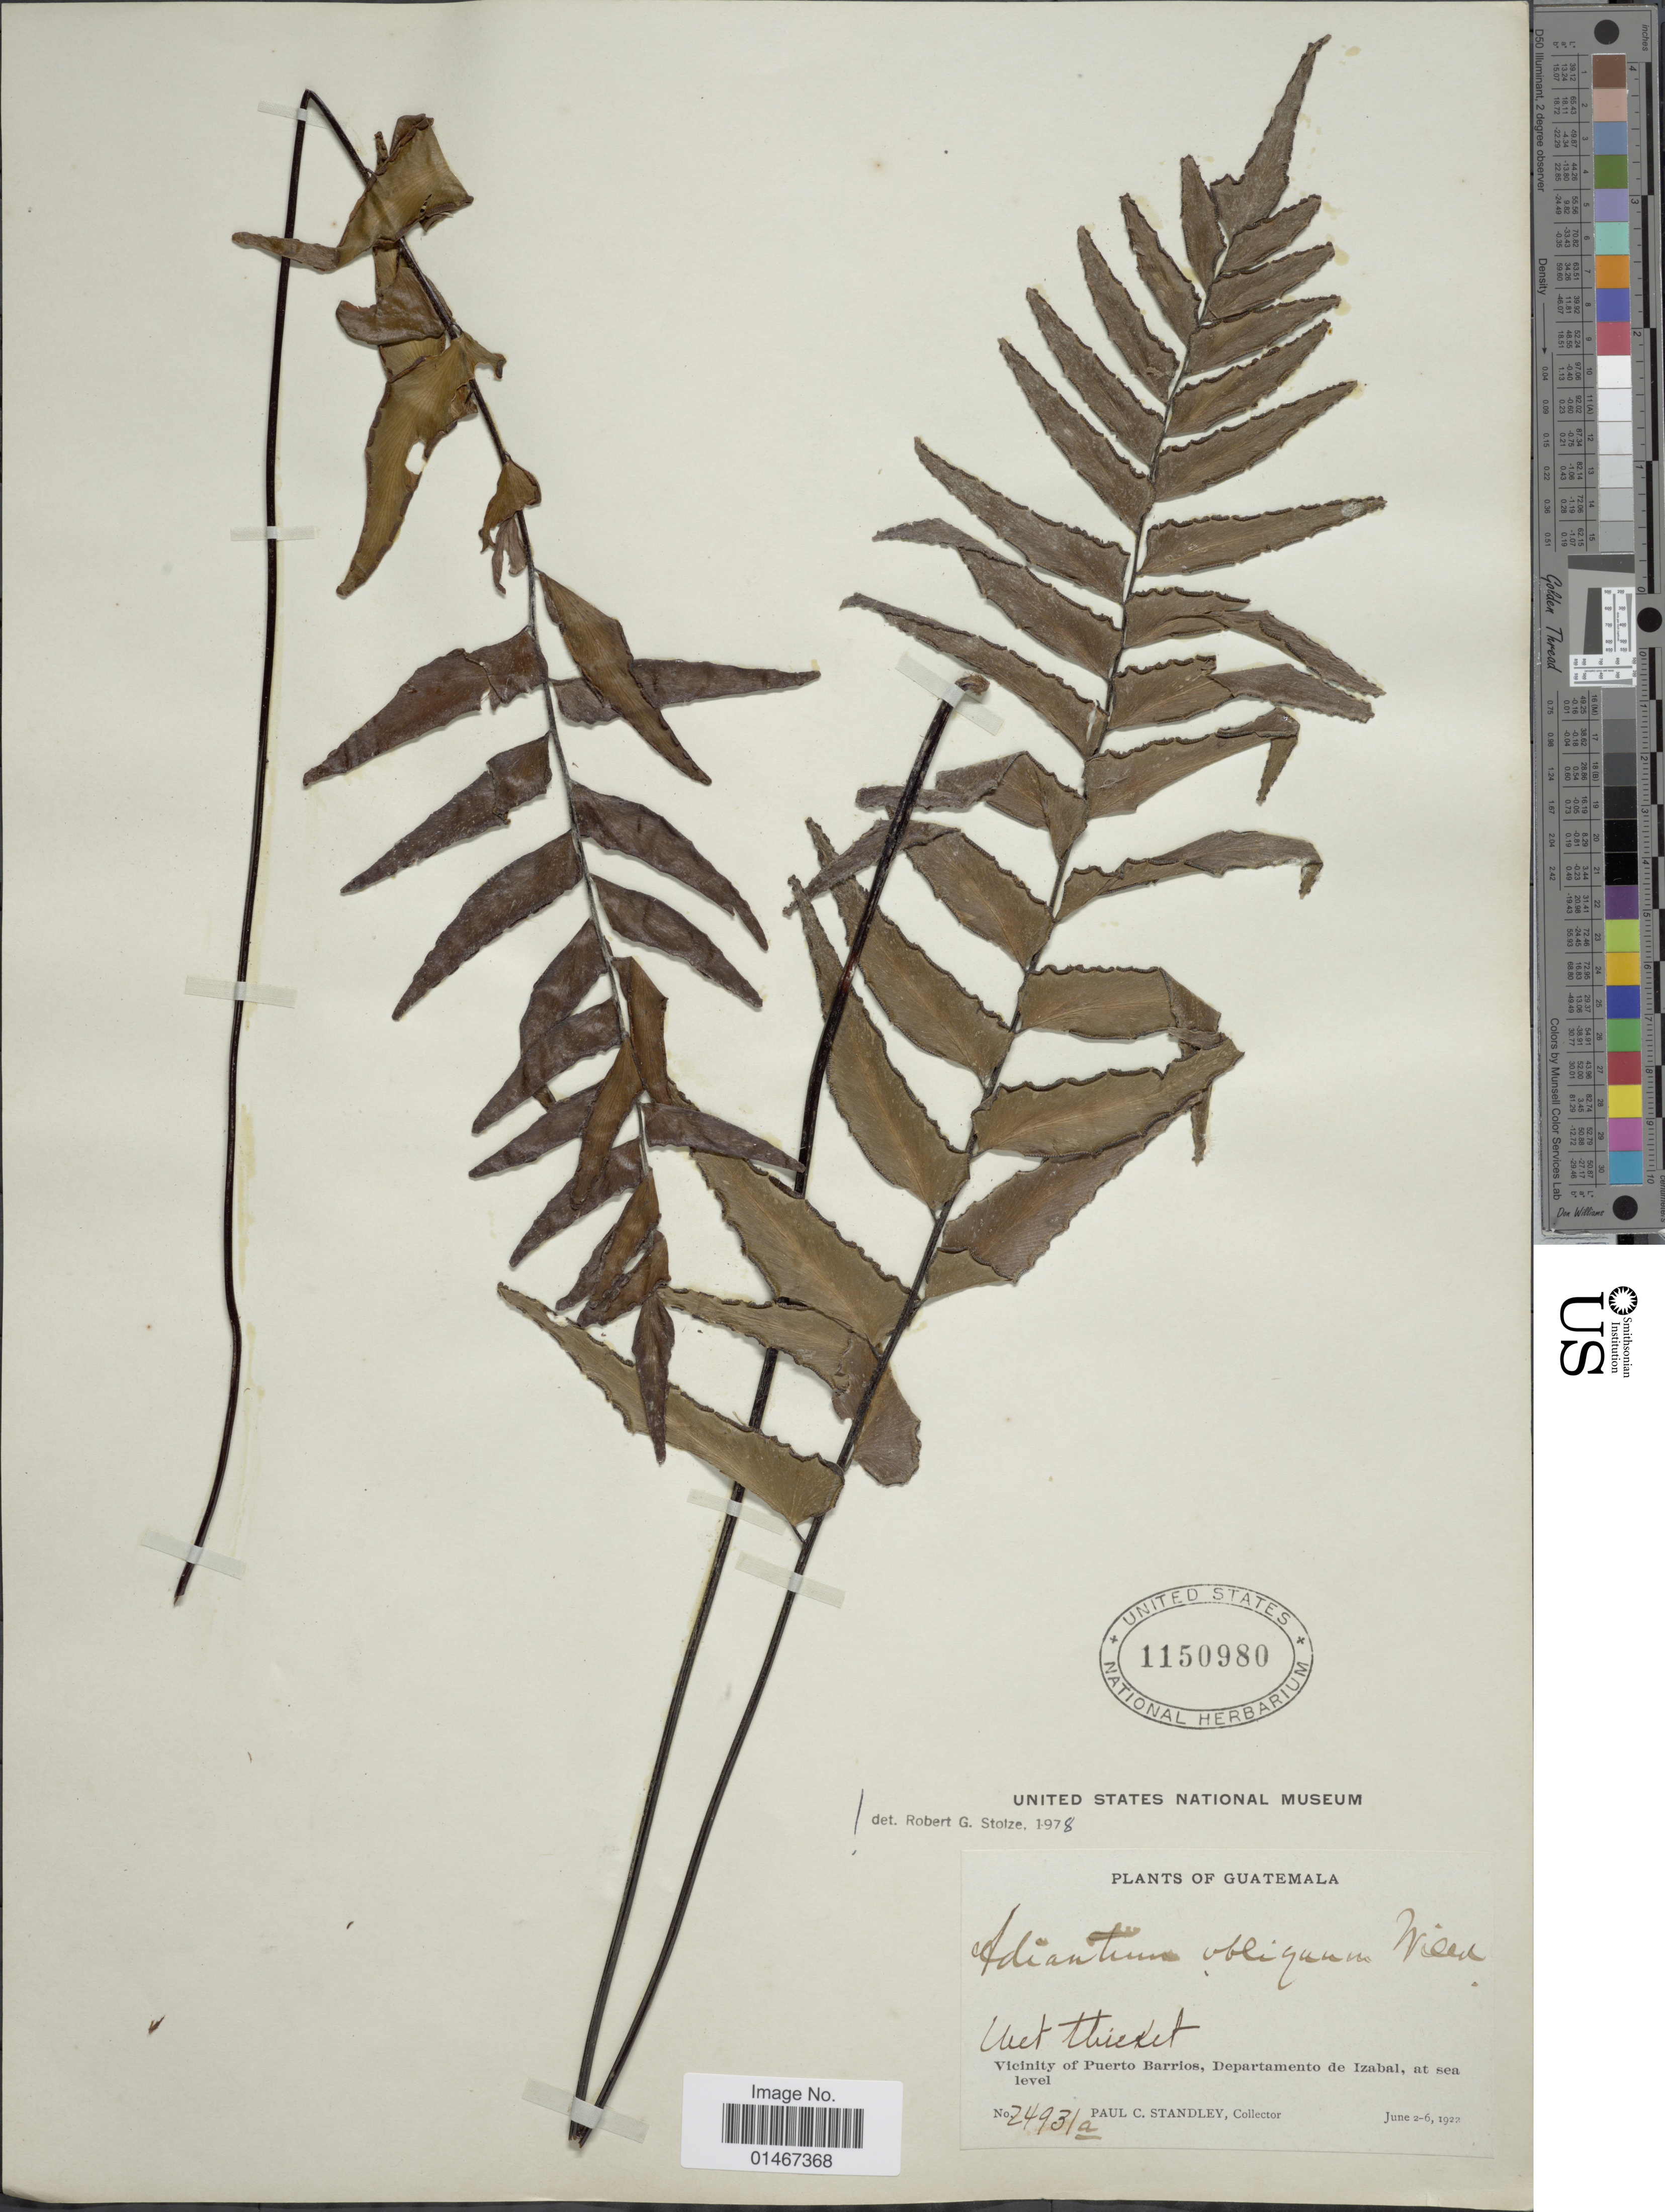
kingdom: Plantae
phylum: Tracheophyta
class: Polypodiopsida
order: Polypodiales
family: Pteridaceae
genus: Adiantum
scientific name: Adiantum obliquum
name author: Willd.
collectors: P. C. Standley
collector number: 24931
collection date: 1922-06-02/1922-06-06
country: Guatemala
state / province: Izabal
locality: Vicinity of Puerto Barrios, Departamento de Izabal.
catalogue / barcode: US 1150980